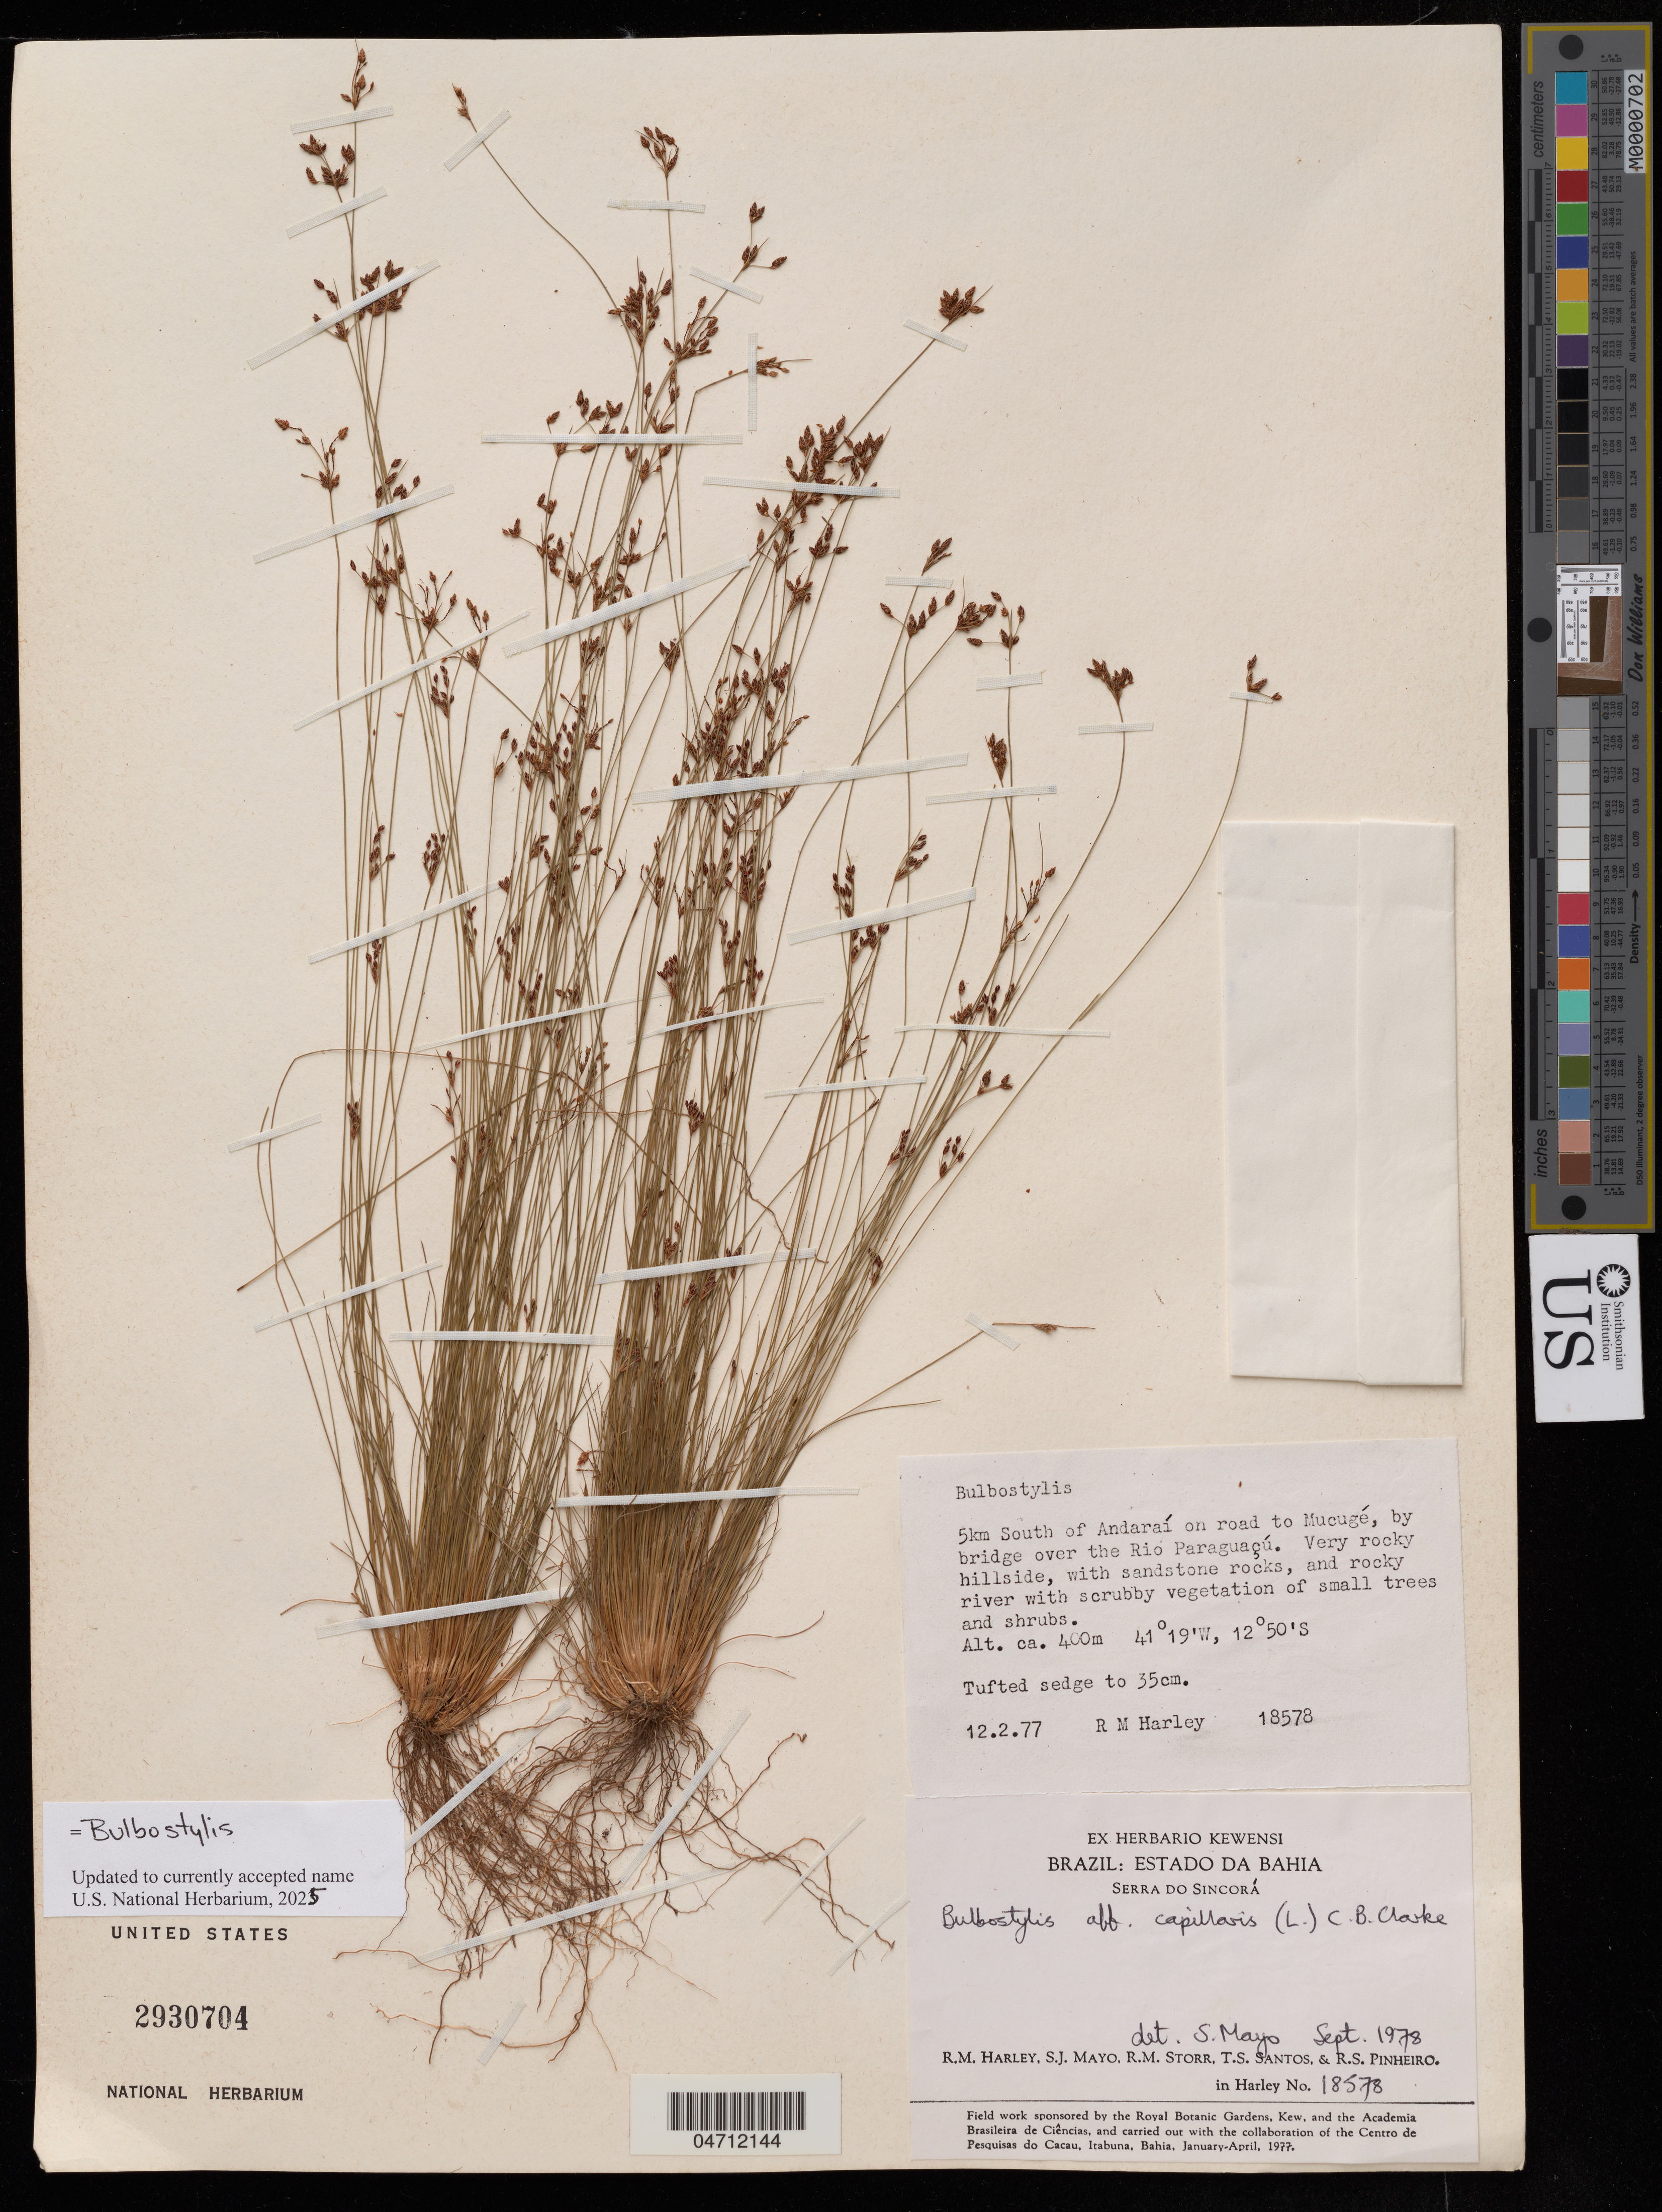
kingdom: Plantae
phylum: Tracheophyta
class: Liliopsida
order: Poales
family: Cyperaceae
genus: Bulbostylis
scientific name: Bulbostylis sp.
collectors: R. M. Harley, S. J. Mayo, R. M. Storr & T. S. Santos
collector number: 18578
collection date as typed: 12 Feb 1977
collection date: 1977-02-12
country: Brazil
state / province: Bahia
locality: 5 km S of Andarai on road to Mucuge by bridge over the Rio Paraguacu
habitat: Very rocky hillside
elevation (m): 400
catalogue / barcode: US 2930704